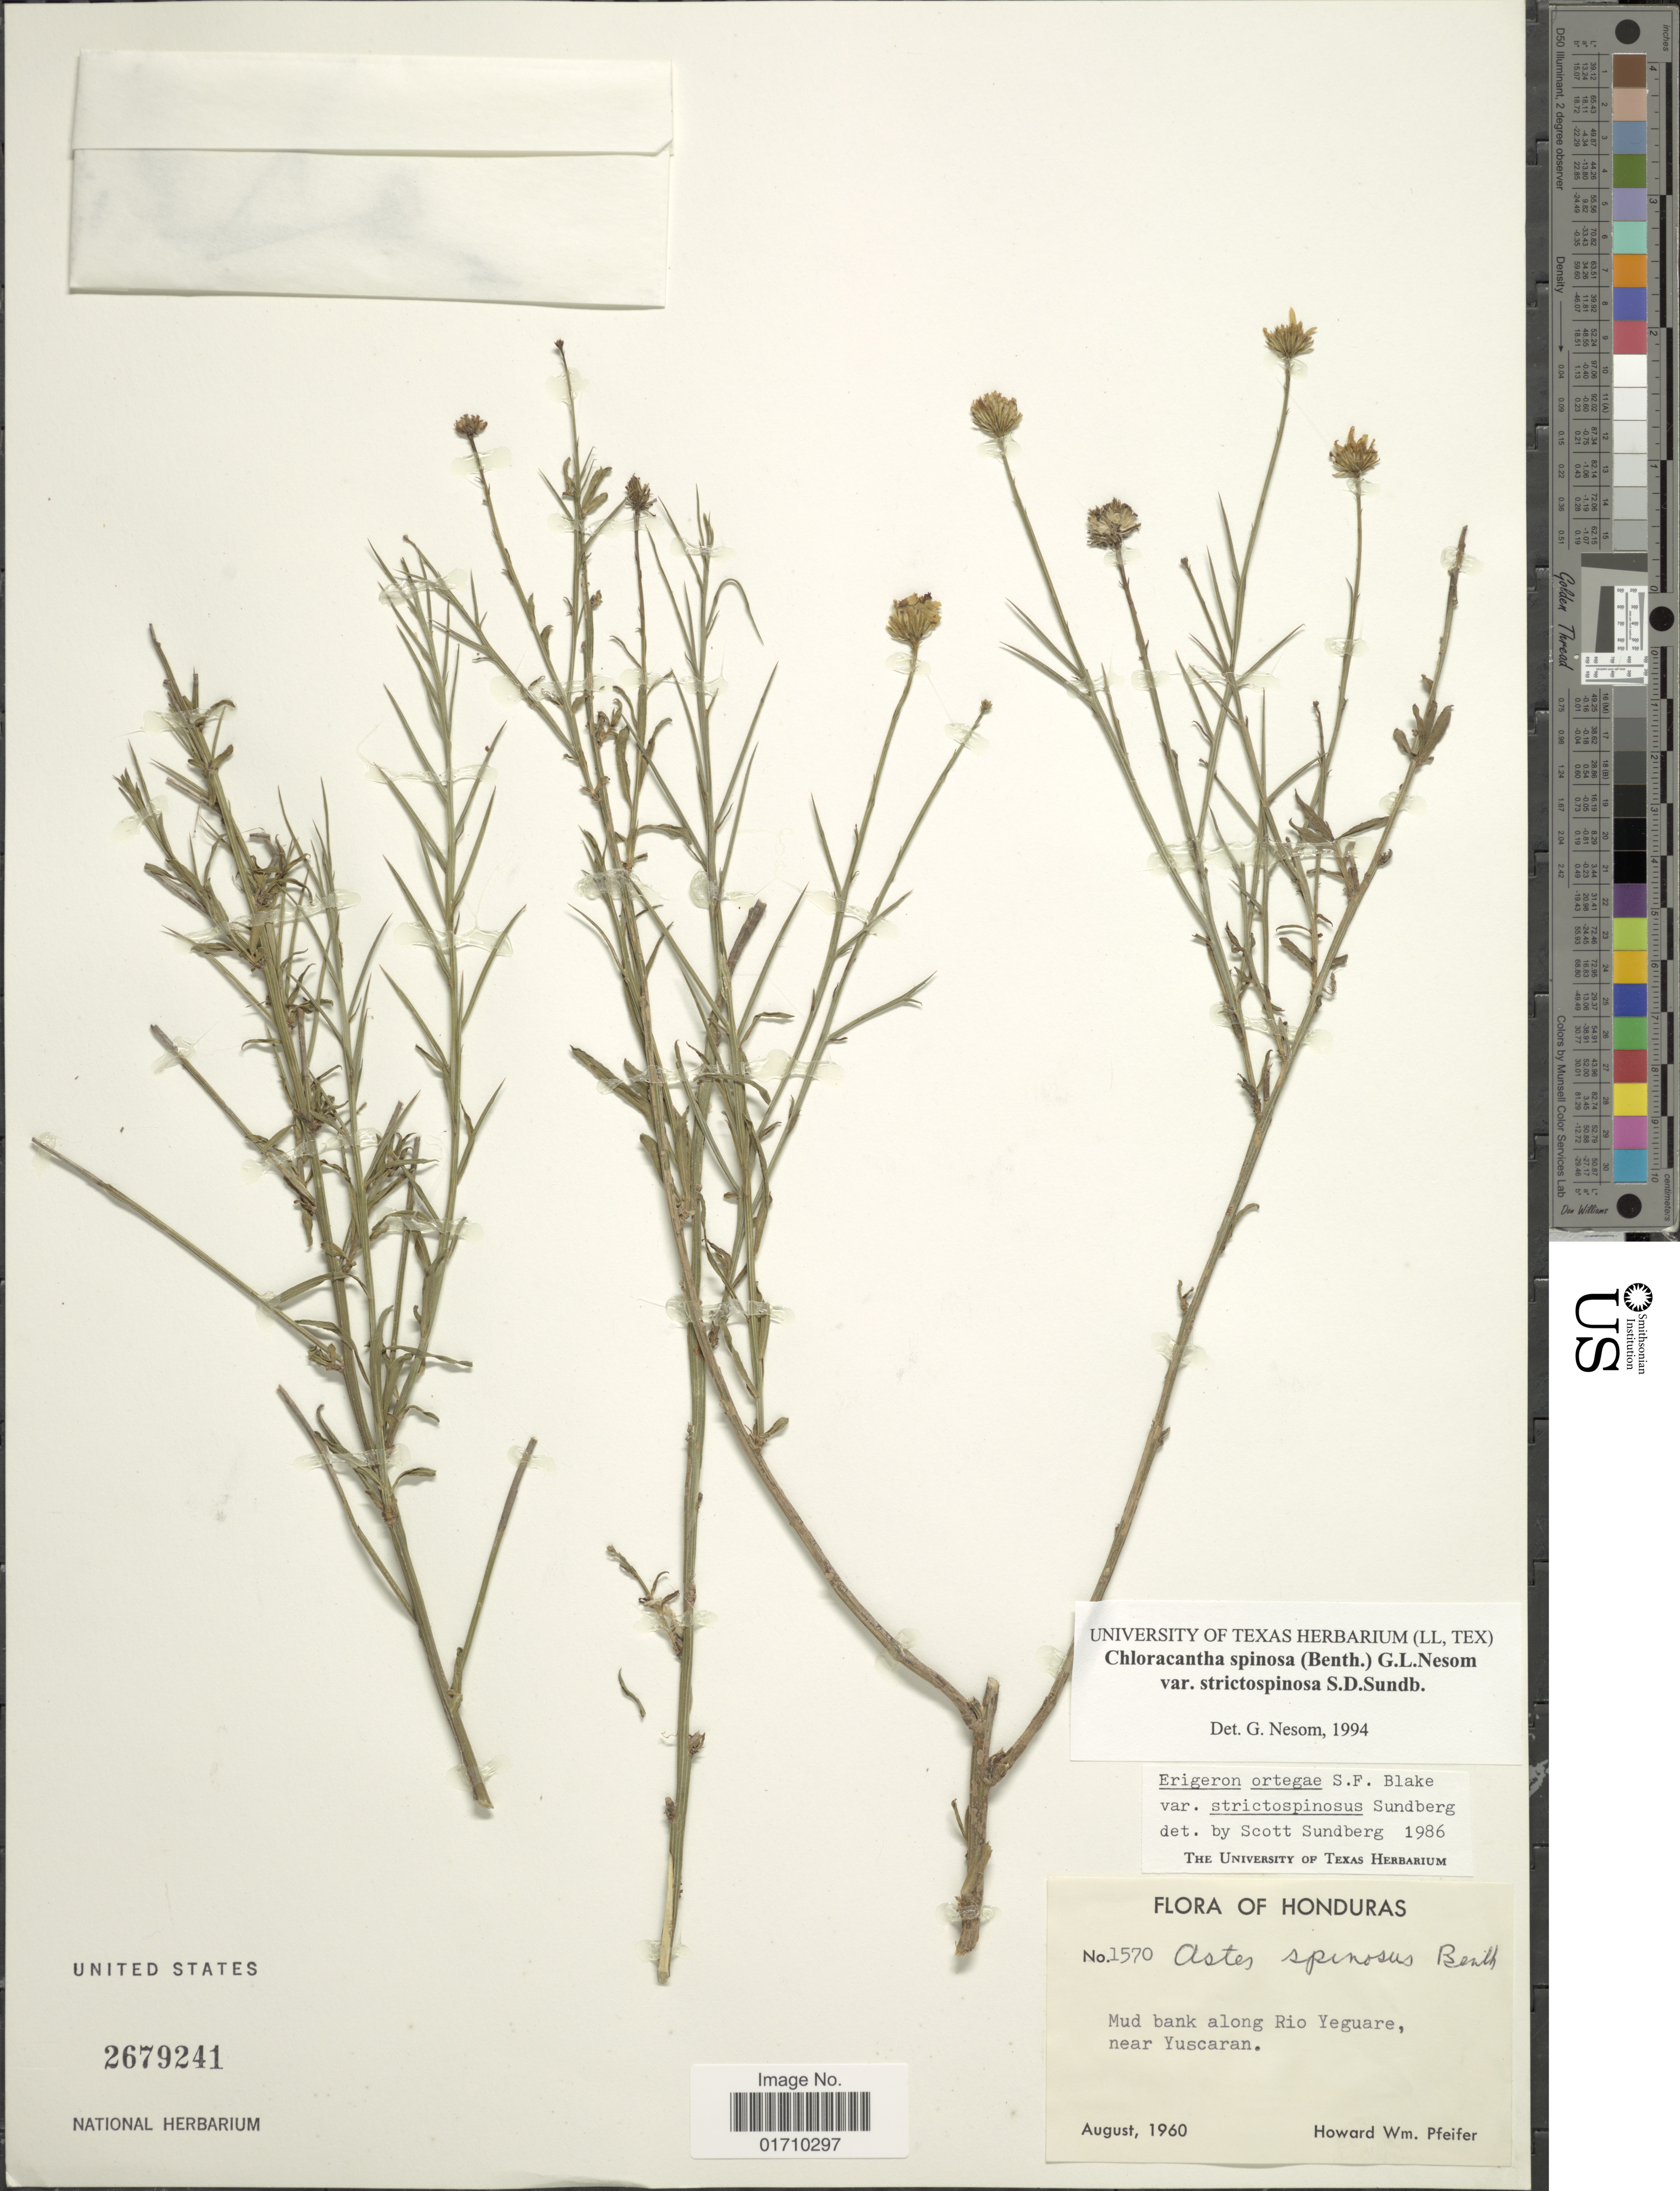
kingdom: Plantae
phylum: Tracheophyta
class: Magnoliopsida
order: Asterales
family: Asteraceae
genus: Chloracantha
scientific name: Chloracantha spinosa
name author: (Benth.) G.L. Nesom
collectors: H. W. Pfeifer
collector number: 1570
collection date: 1960-08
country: Honduras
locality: Mud bank along Rio Yeguare, near Yuscarán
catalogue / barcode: US 2679241